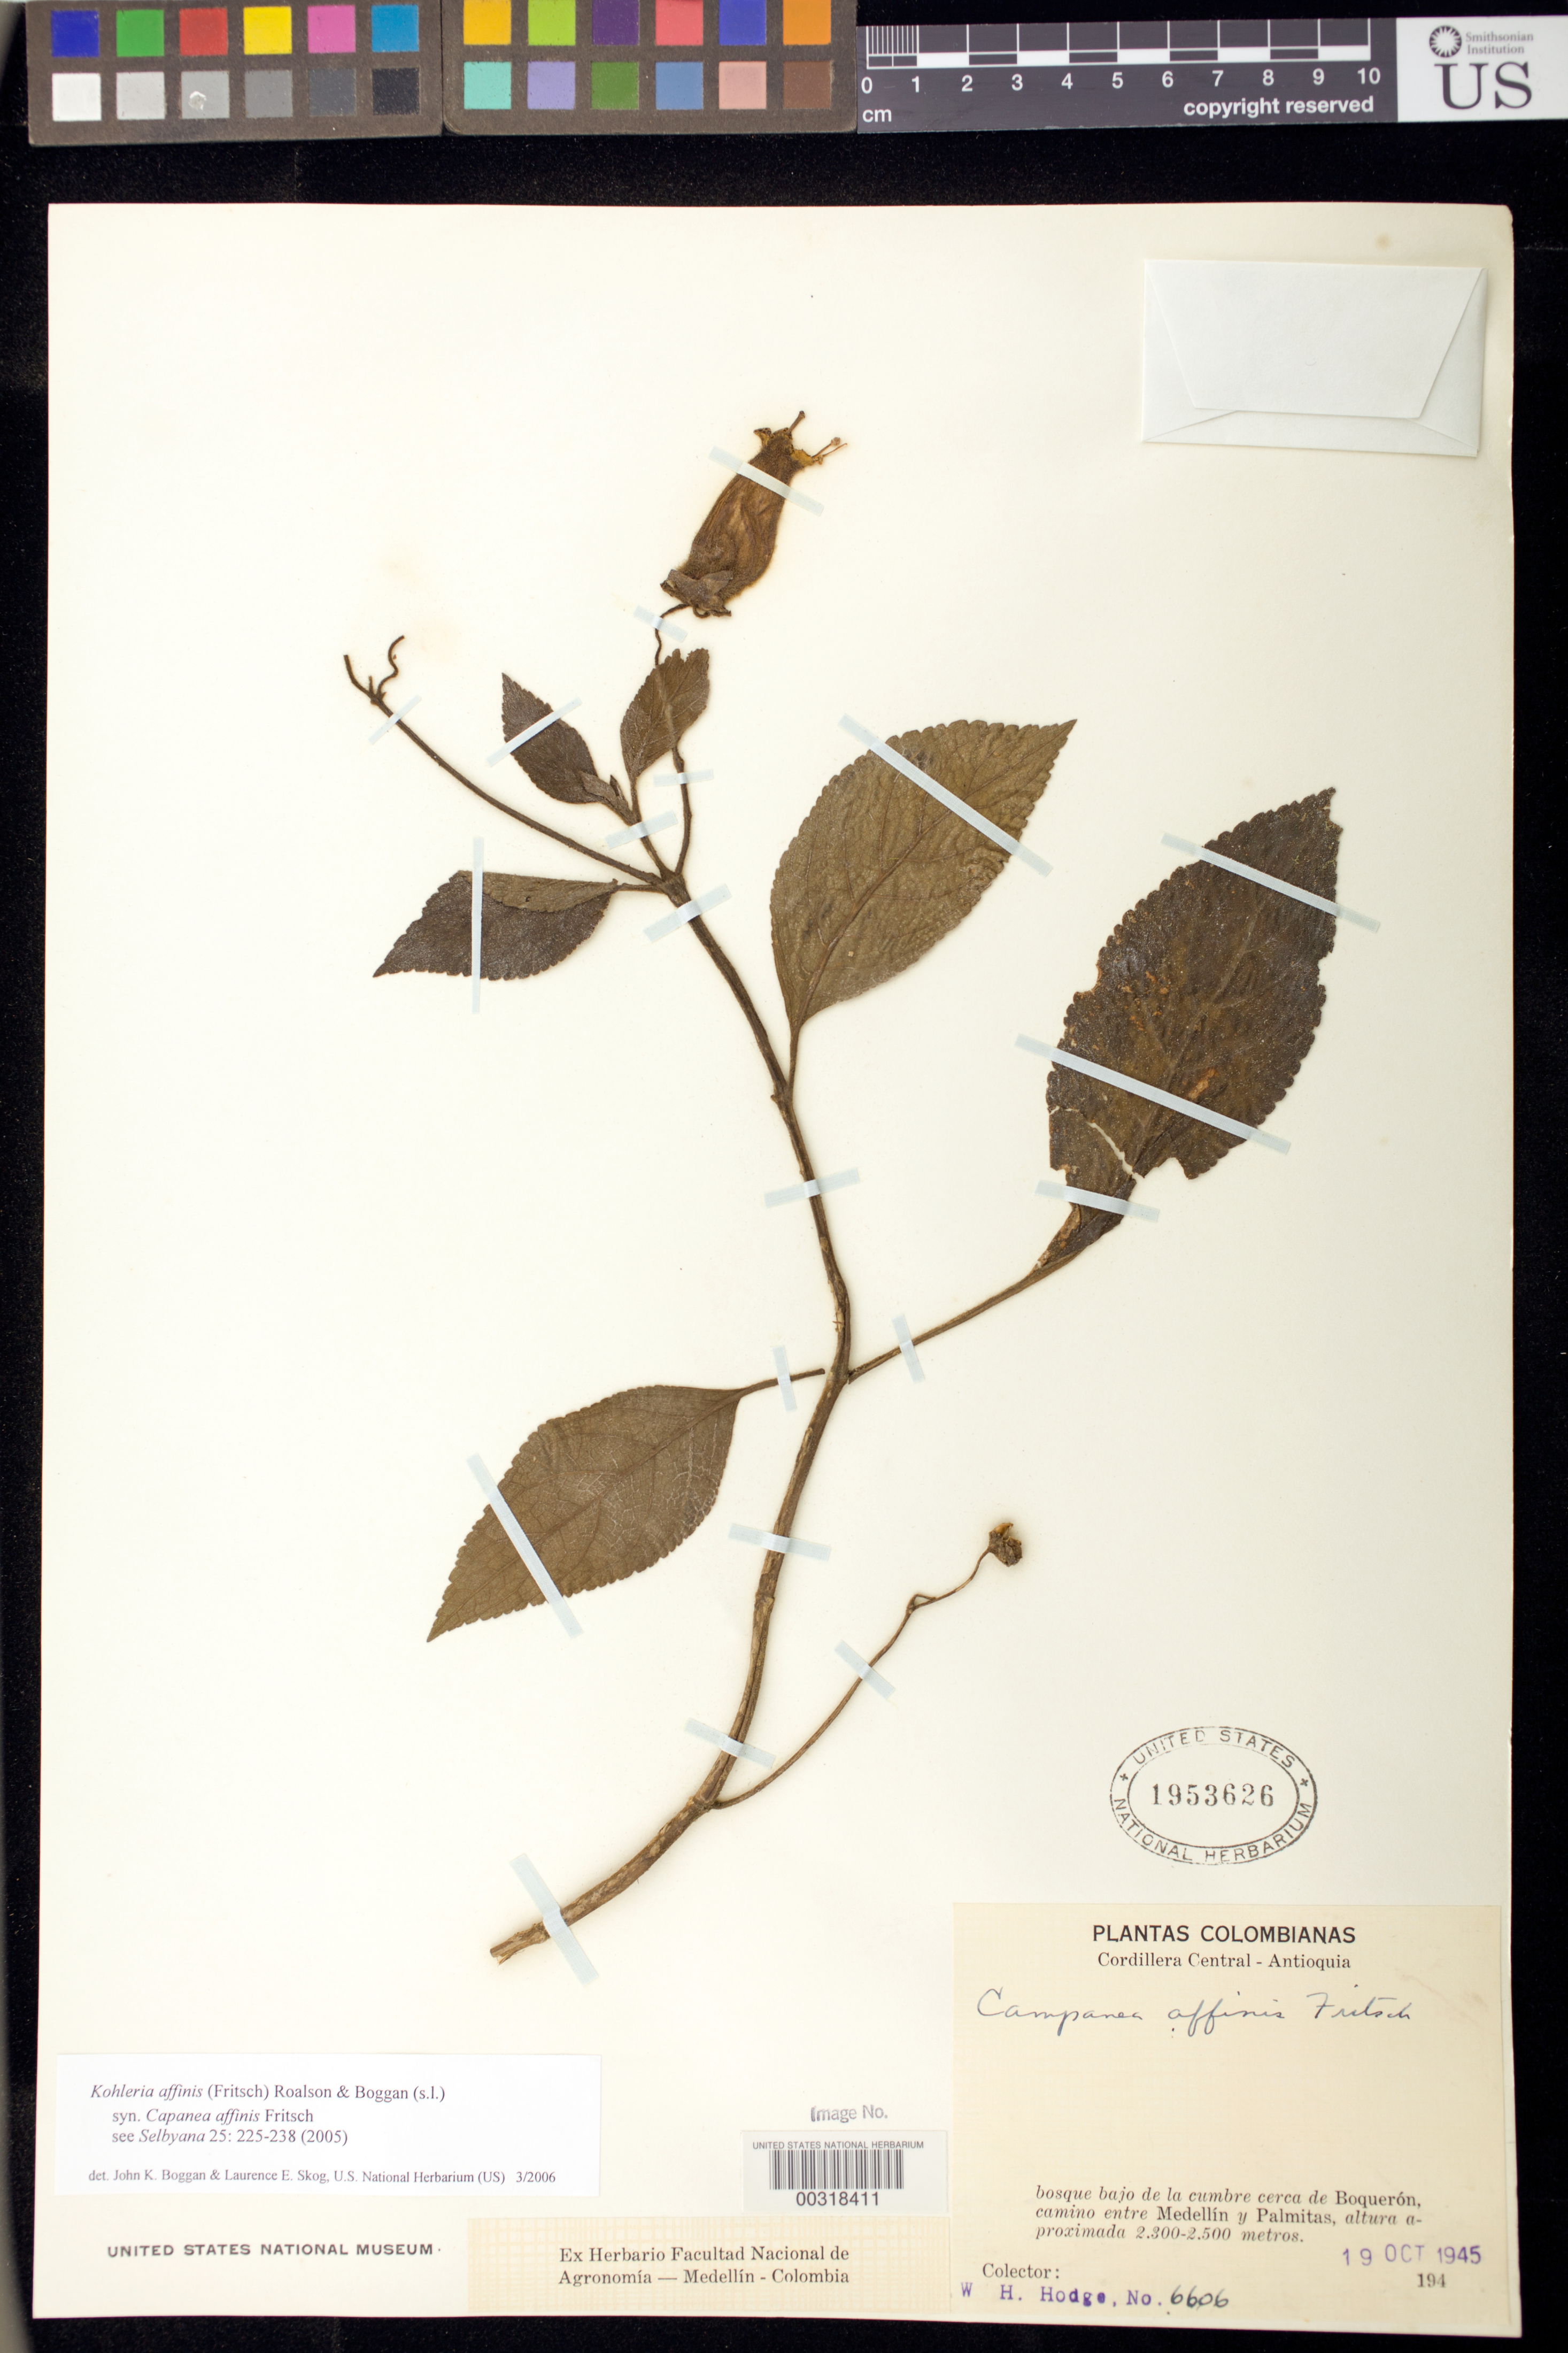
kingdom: Plantae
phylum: Tracheophyta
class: Magnoliopsida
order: Lamiales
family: Gesneriaceae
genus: Kohleria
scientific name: Kohleria affinis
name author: (Fritsch) Roalson & Boggan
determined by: Boggan, J. K.; Skog, L. E.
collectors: W. Hodge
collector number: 6606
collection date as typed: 19 Oct 1945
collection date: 1945-10-19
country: Colombia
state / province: Antioquia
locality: Cordillera Central, near Boqueron, road between Medellin and Palmitas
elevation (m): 2300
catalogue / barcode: US 1953626